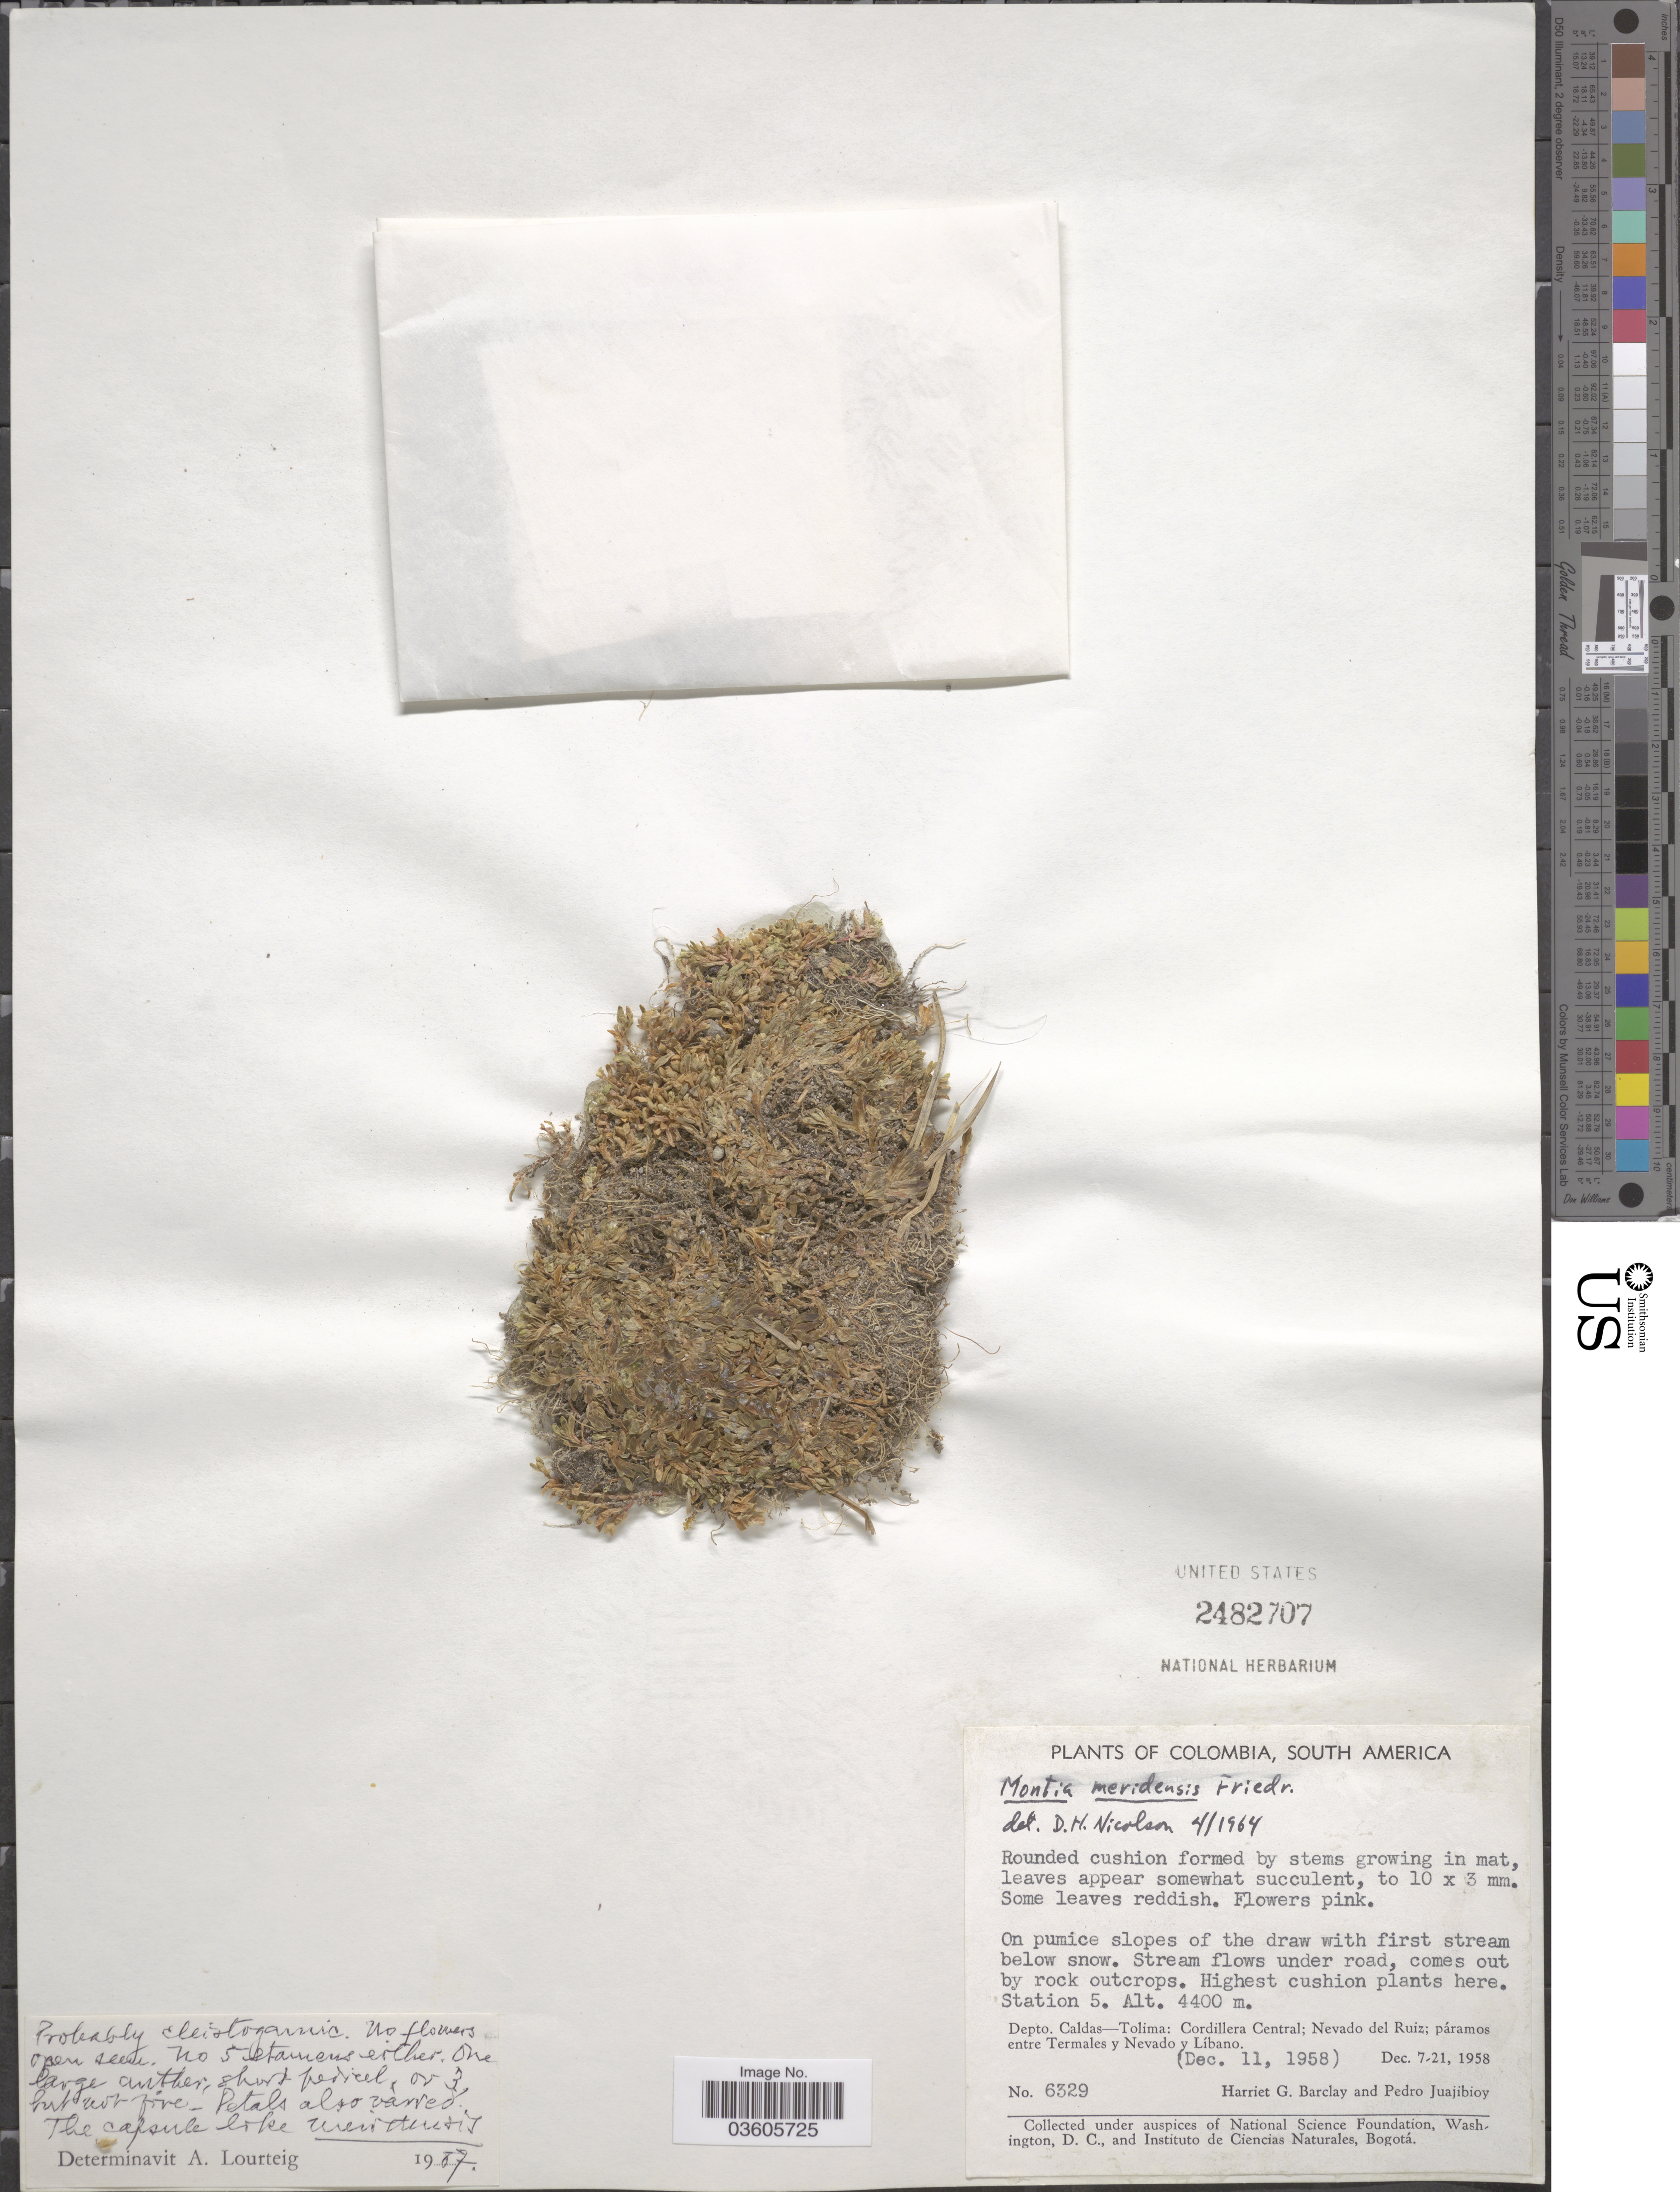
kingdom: Plantae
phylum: Tracheophyta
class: Magnoliopsida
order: Caryophyllales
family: Montiaceae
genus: Montia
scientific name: Montia meridensis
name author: Friedrich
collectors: H. G. Barclay & P. Juajibioy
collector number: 6329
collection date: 1958-12-11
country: Colombia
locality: Station 5. Depto. Caldas-Tolima: Cordillera Central; Nevado del Ruiz; páramos entre Termales y Nevado y Líbano.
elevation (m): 4400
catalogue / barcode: US 2482707